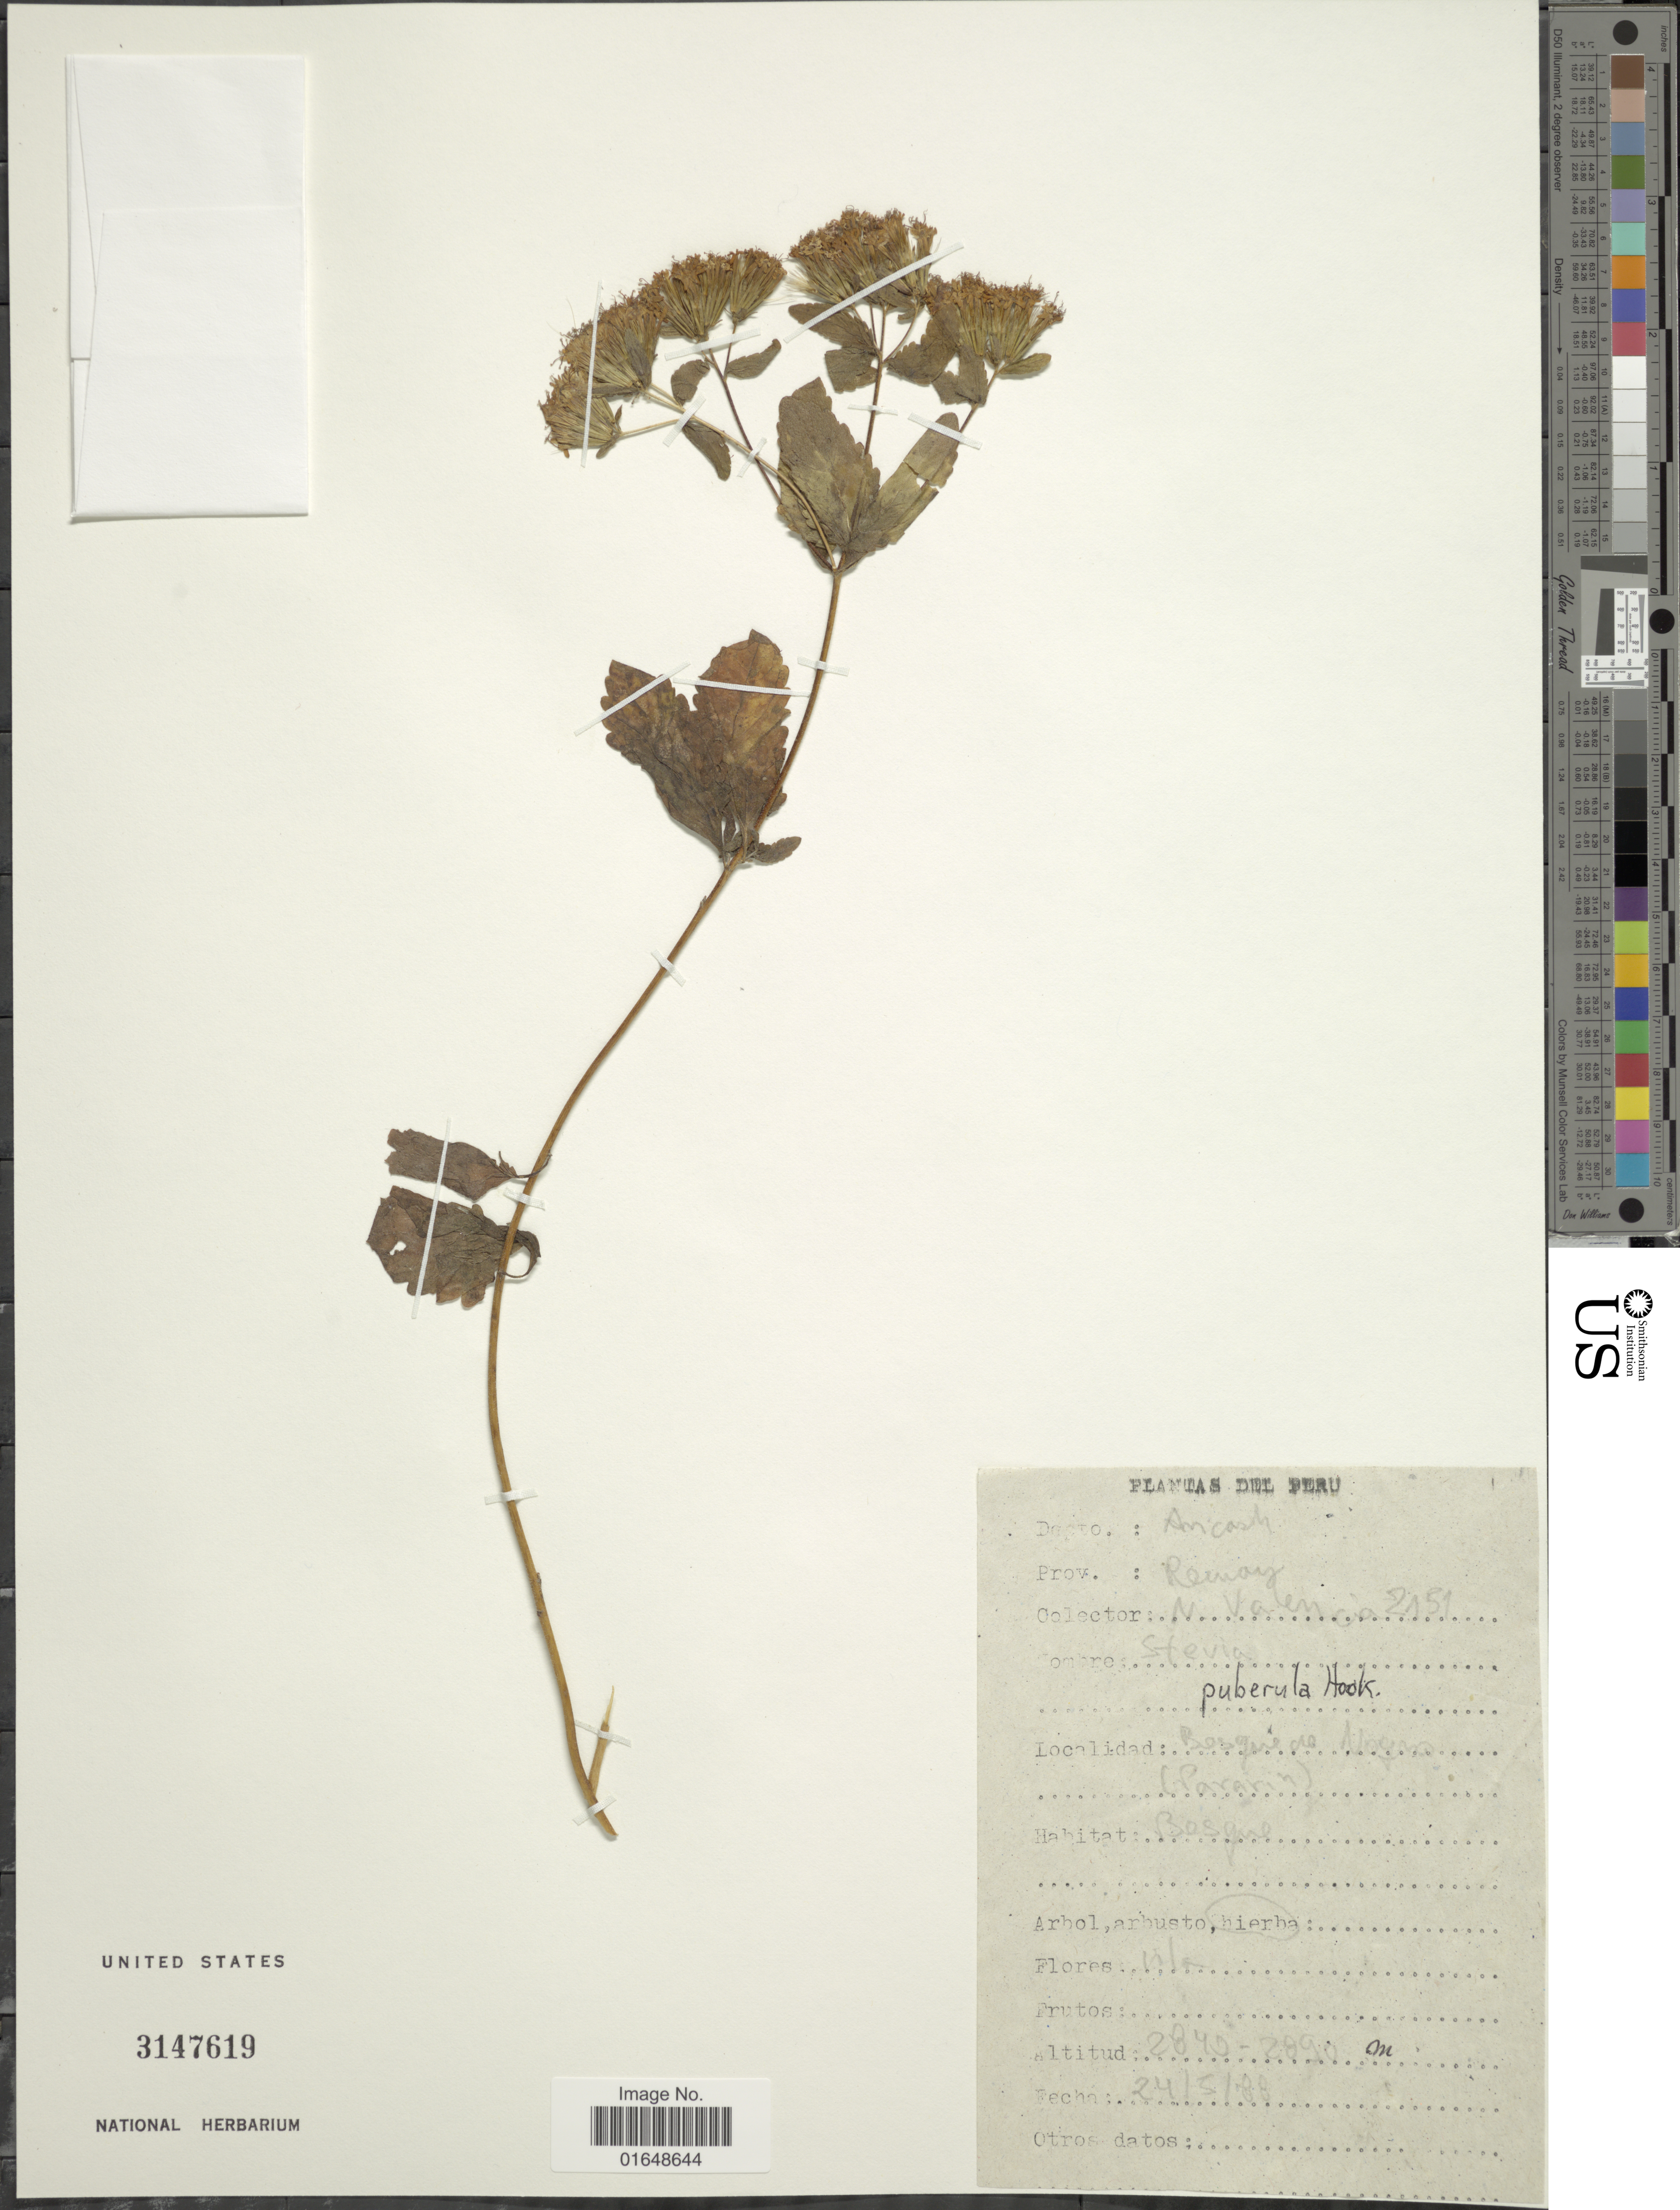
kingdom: Plantae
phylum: Tracheophyta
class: Magnoliopsida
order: Asterales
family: Asteraceae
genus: Stevia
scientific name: Stevia puberula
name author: Hook.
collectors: N. Valencia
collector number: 2151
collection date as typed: Transcribed d/m/y: 24/5/88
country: Peru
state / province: Ancash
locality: Bosque de Noqno (Pararin), Prov. Recuay, Depto. Ancash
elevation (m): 2840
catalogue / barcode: US 3147619